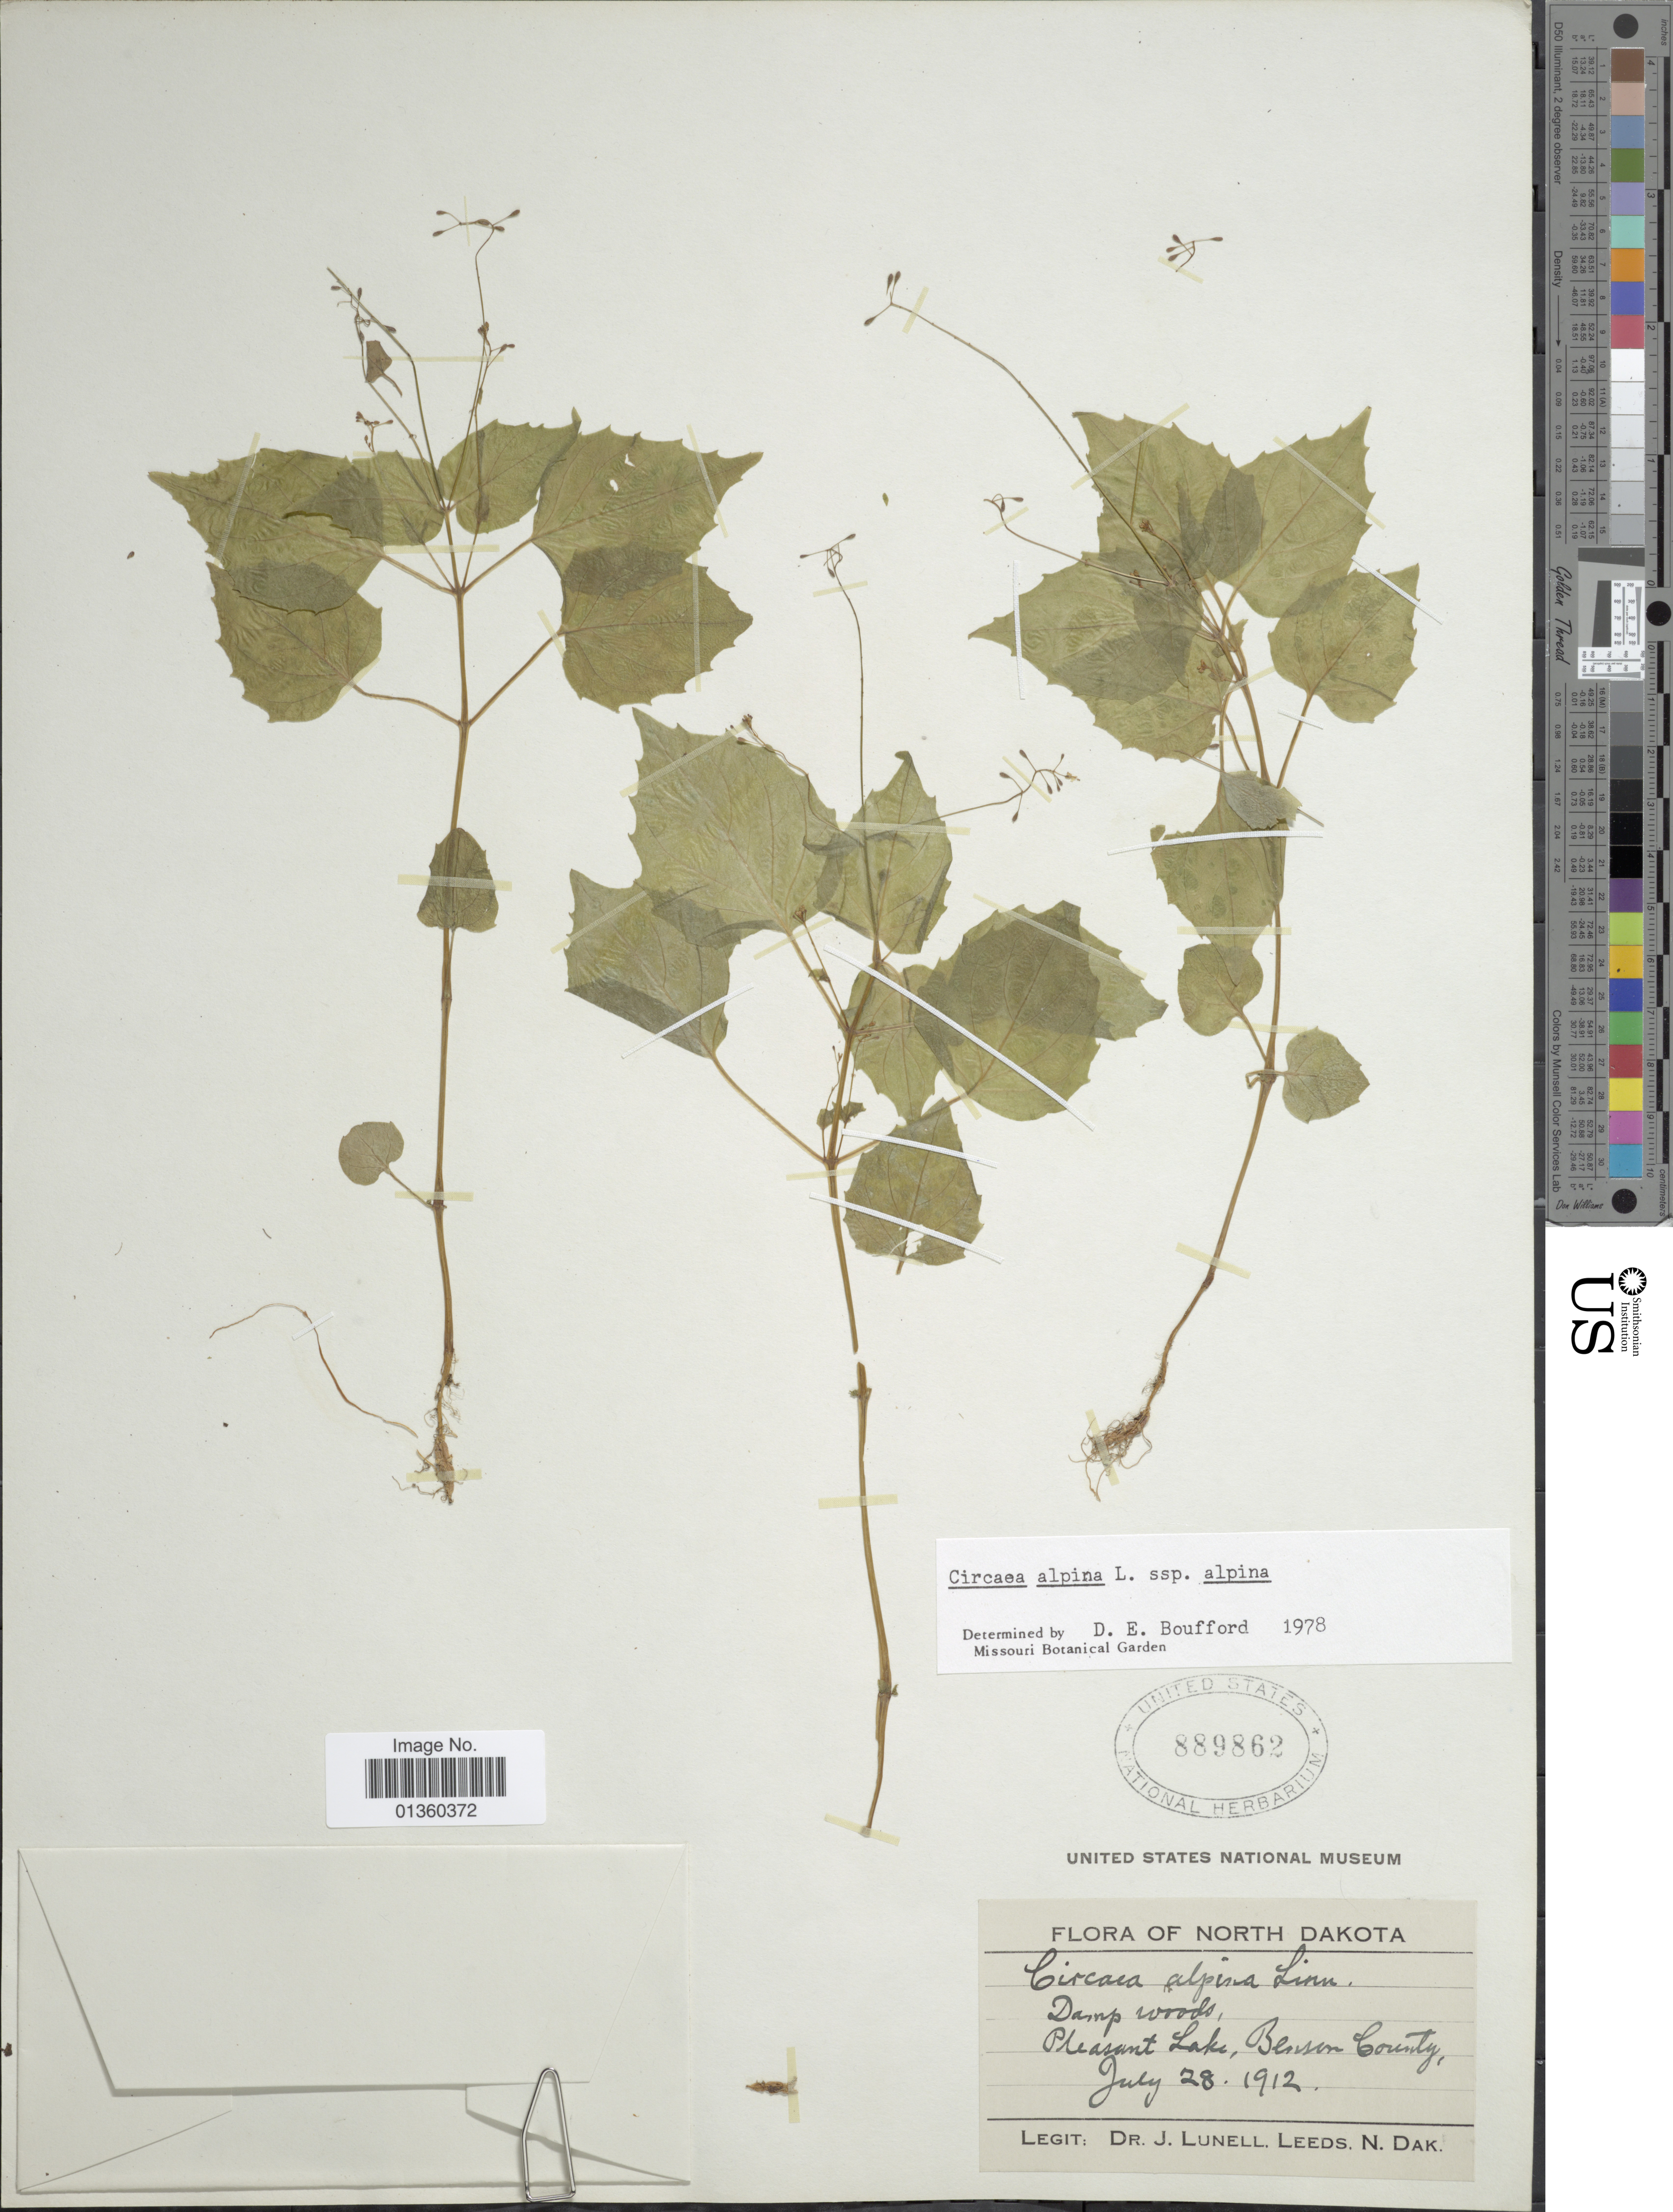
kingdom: Plantae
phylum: Tracheophyta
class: Magnoliopsida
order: Myrtales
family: Onagraceae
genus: Circaea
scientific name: Circaea alpina subsp. alpina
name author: L.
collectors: J. Lunell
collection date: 1912-07-28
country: United States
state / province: North Dakota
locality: Leeds, Pleasant Lake, Benson County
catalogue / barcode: US 889862